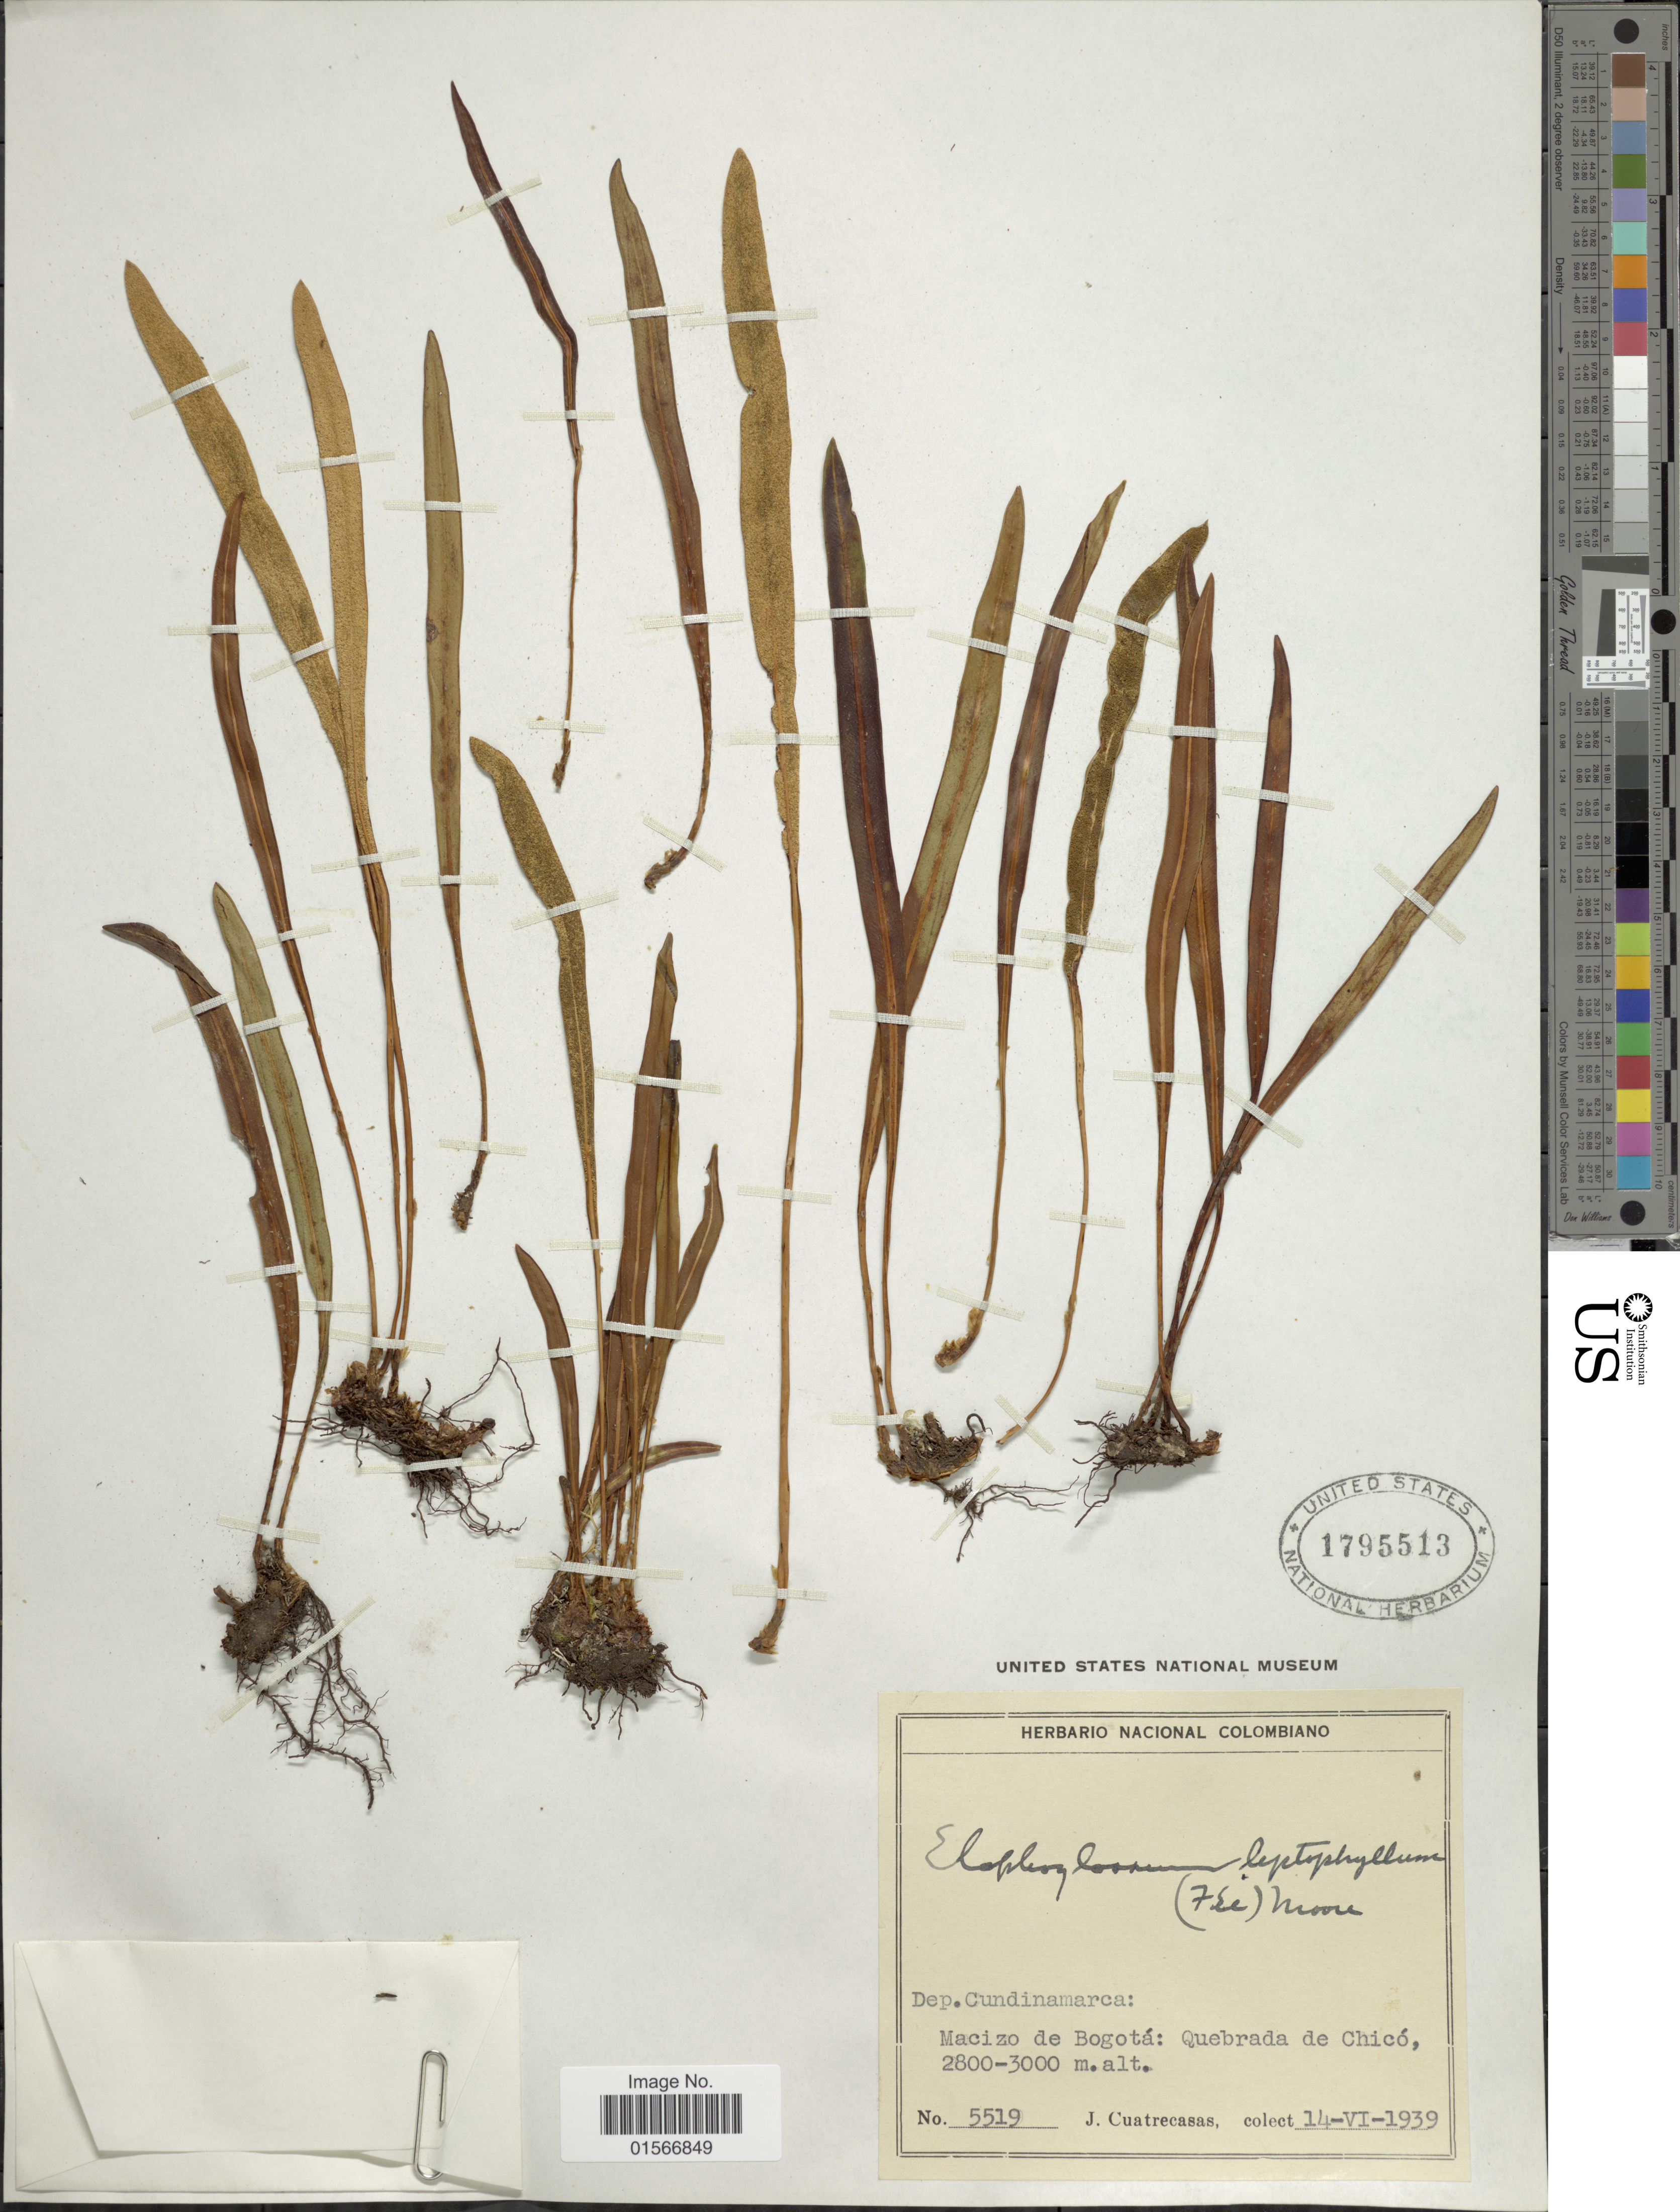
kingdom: Plantae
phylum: Tracheophyta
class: Polypodiopsida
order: Polypodiales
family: Dryopteridaceae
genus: Elaphoglossum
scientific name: Elaphoglossum leptophyllum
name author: (Fée) T. Moore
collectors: J. Cuatrecasas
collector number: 5519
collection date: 1939-06-14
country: Colombia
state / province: Cundinamarca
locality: Dept. Cundinamarca: Macizo de Bogotá: Quebrada de Chicó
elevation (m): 2800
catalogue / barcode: US 1795513